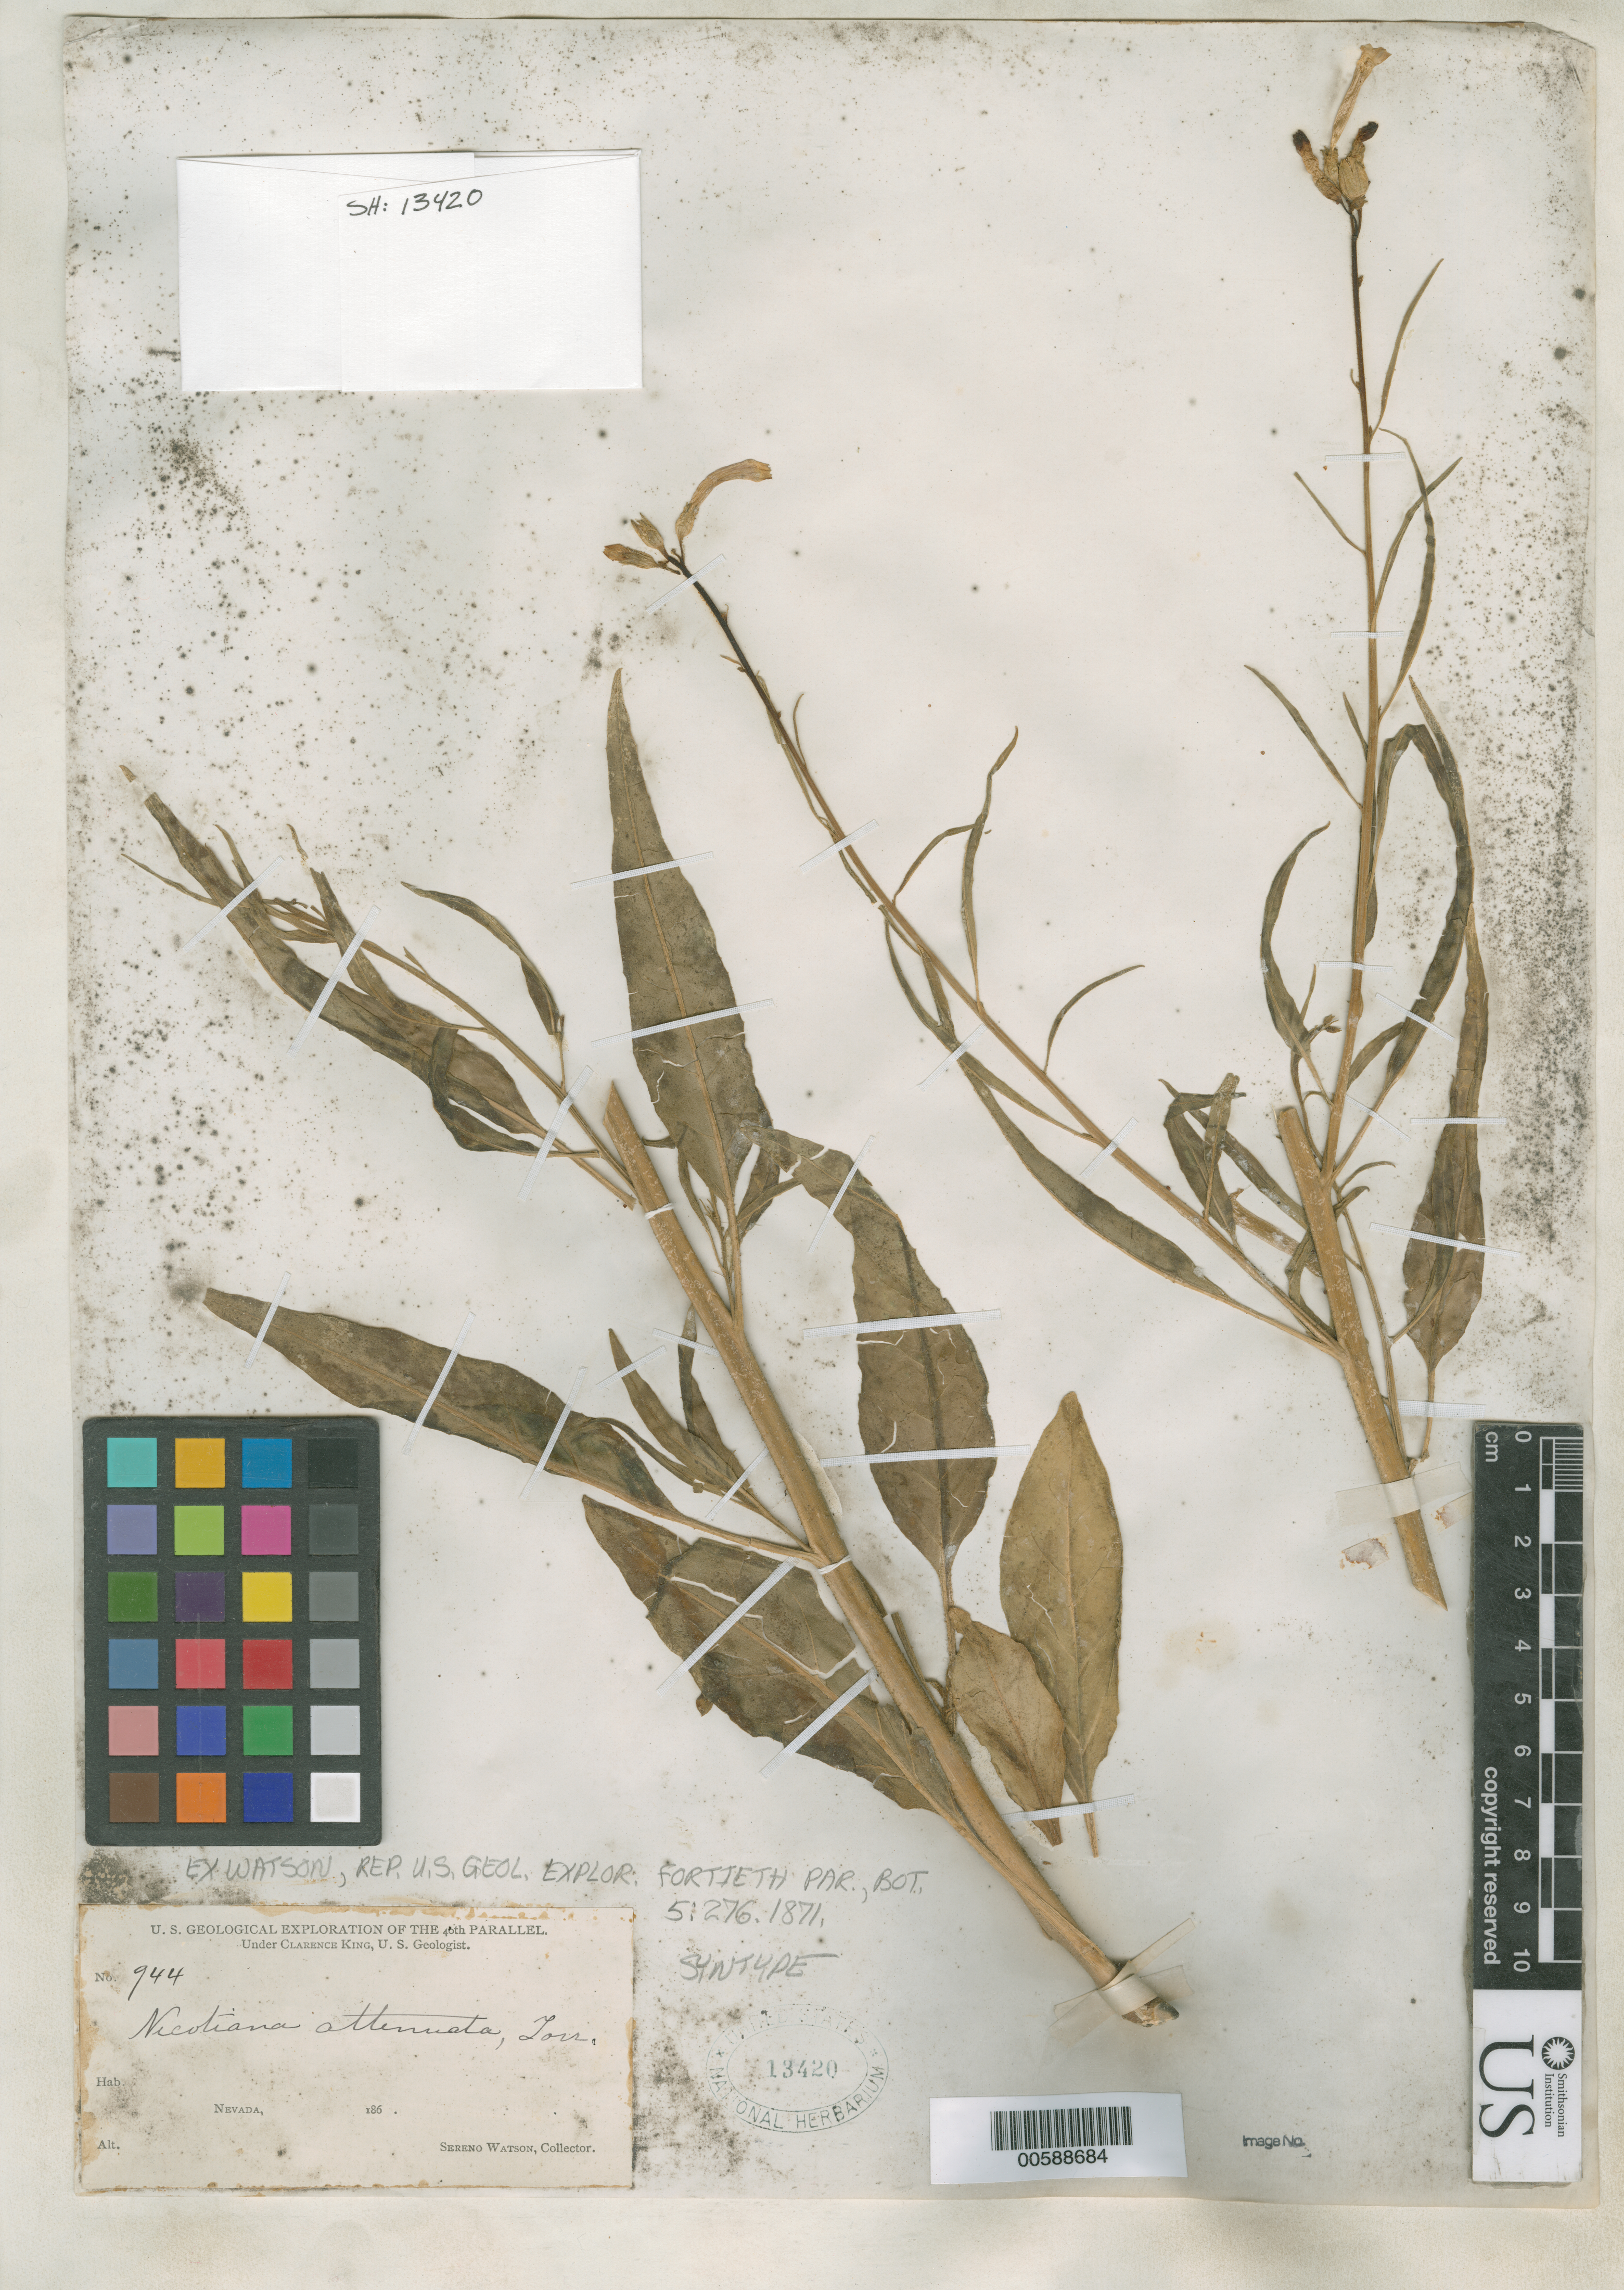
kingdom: Plantae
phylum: Tracheophyta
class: Magnoliopsida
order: Solanales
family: Solanaceae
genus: Nicotiana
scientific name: Nicotiana attenuata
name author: Torr. ex S. Watson in C. King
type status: Syntype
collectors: S. Watson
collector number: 944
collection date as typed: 186-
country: United States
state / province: Nevada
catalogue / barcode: US 13420